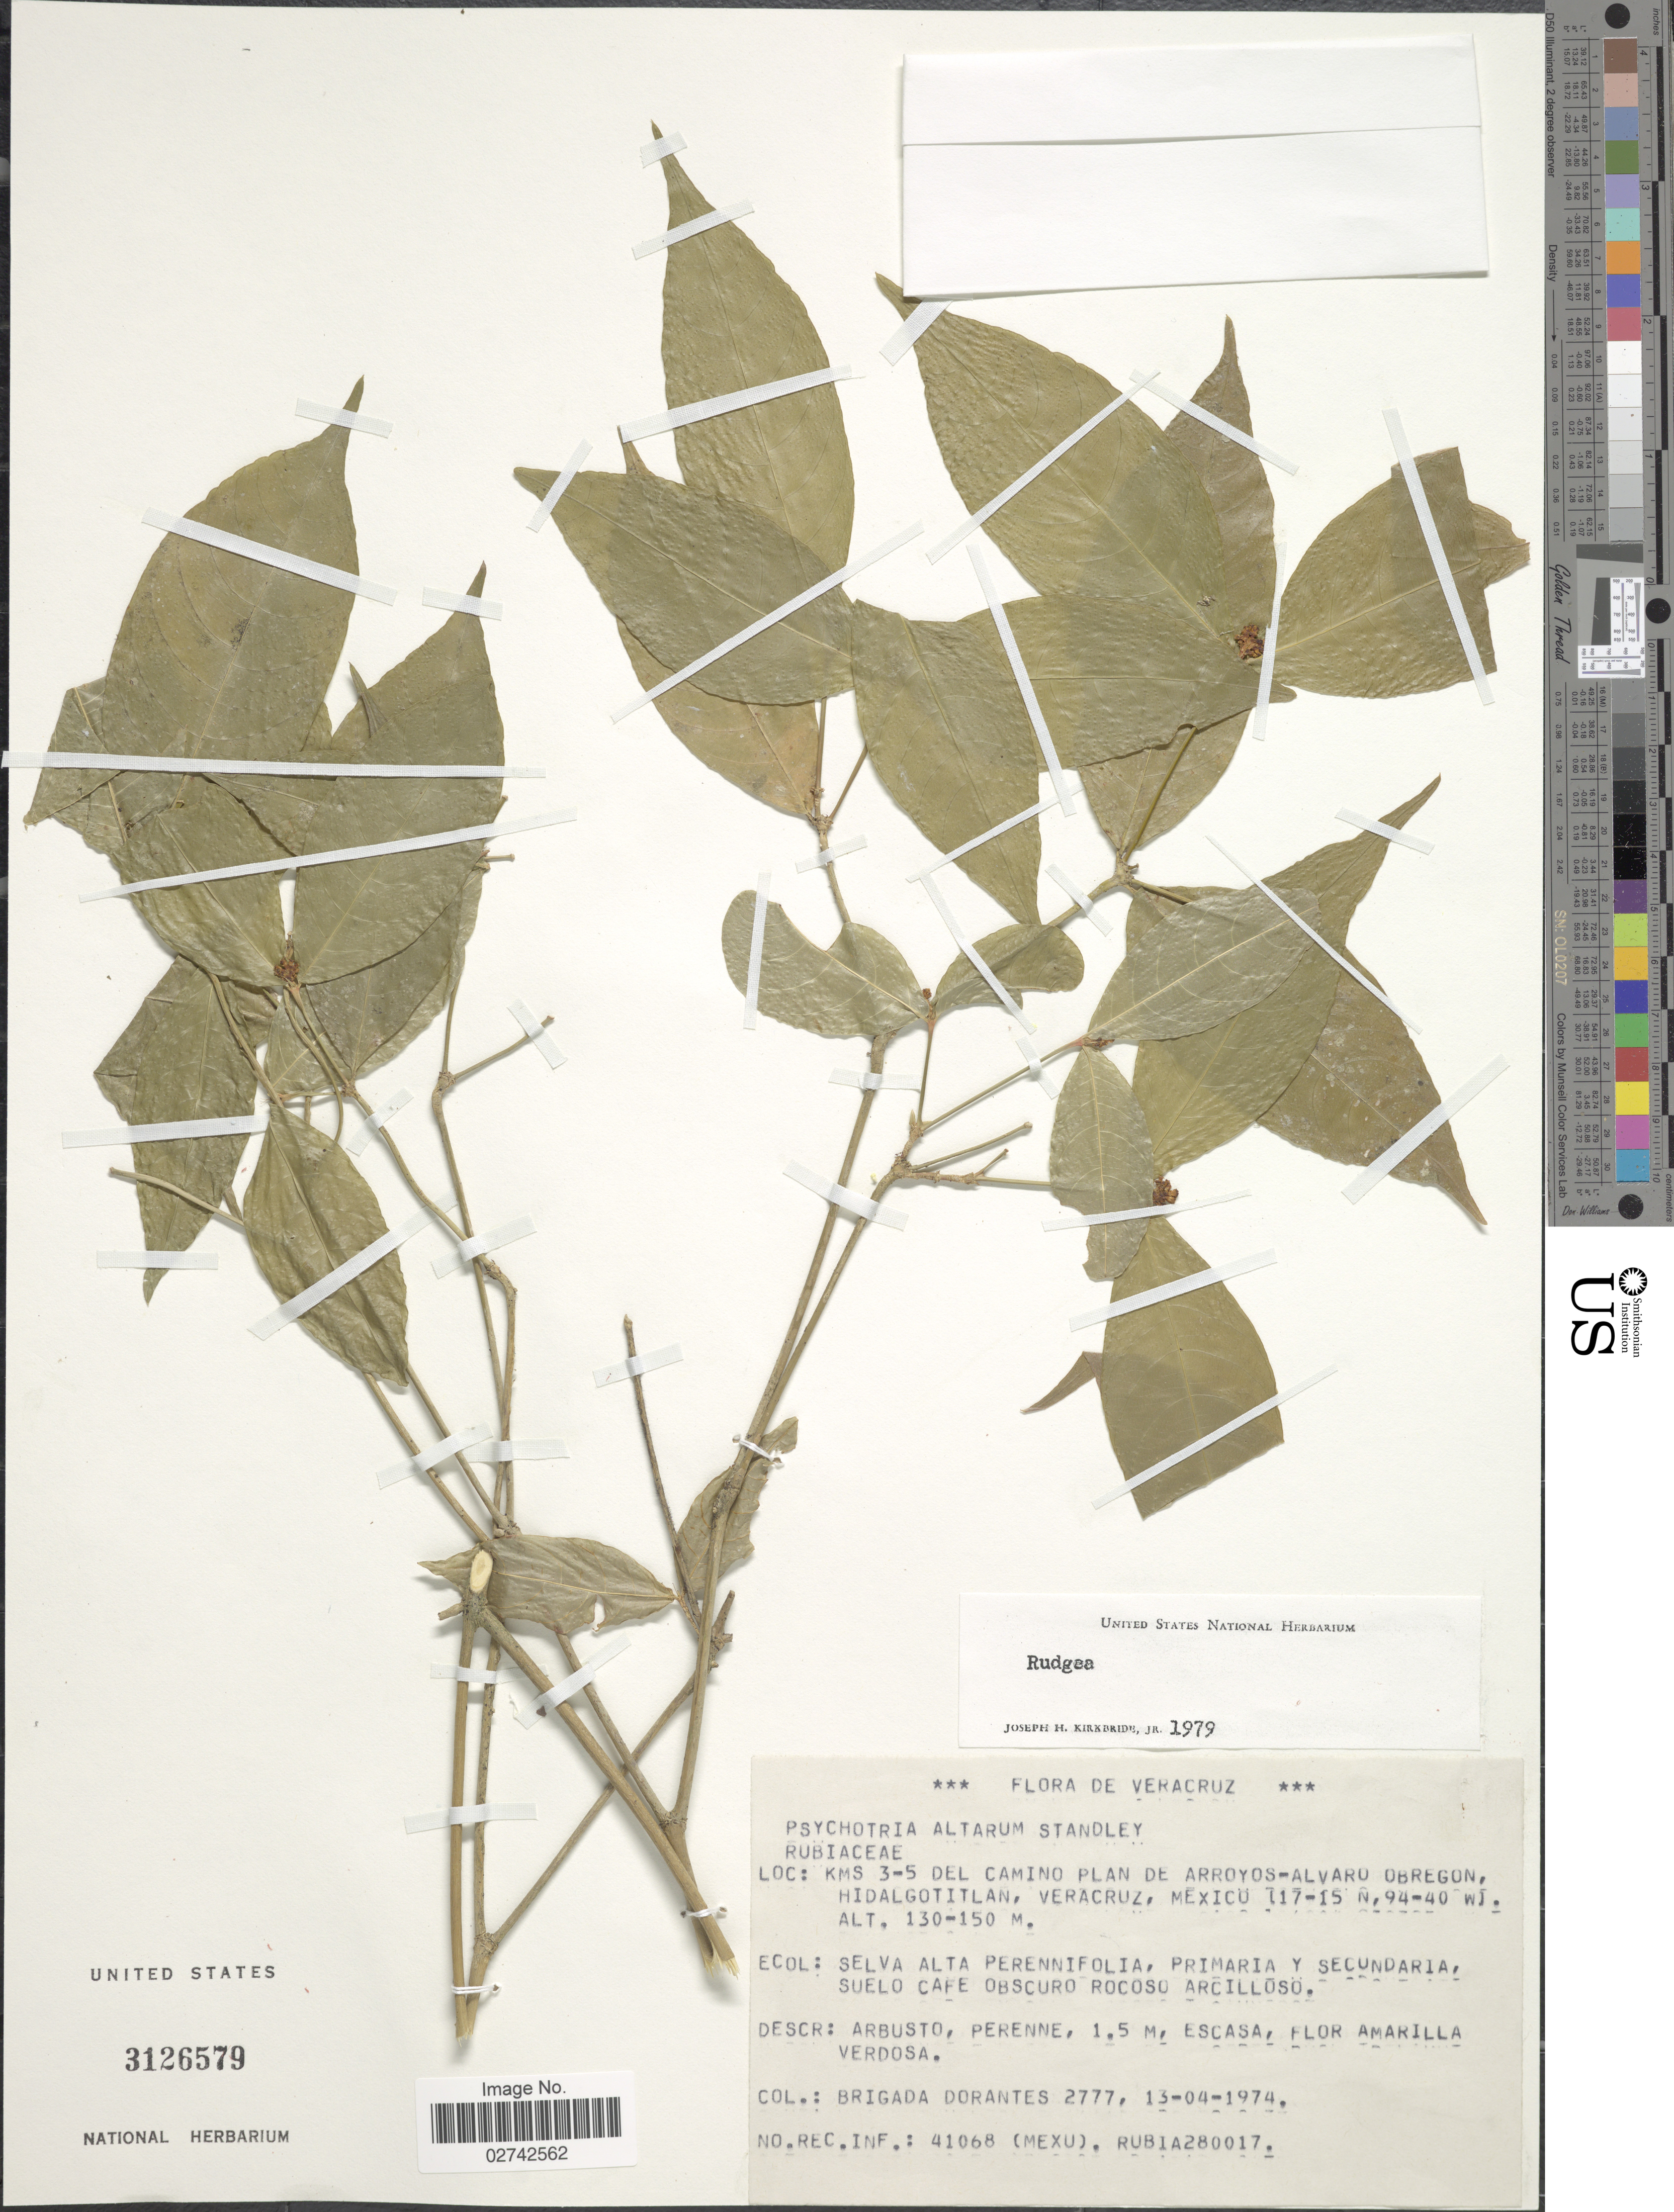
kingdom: Plantae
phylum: Tracheophyta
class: Magnoliopsida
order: Gentianales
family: Rubiaceae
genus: Rudgea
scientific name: Rudgea sp.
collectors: B. Dorantes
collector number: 2777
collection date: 1974-04-13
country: Mexico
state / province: Veracruz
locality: Veracruz, Kms 3-5 del camino plan de Arroyos-Alvard Obregon, Hidalgotitlan, Veracruz, Mexico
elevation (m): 130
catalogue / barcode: US 3126579